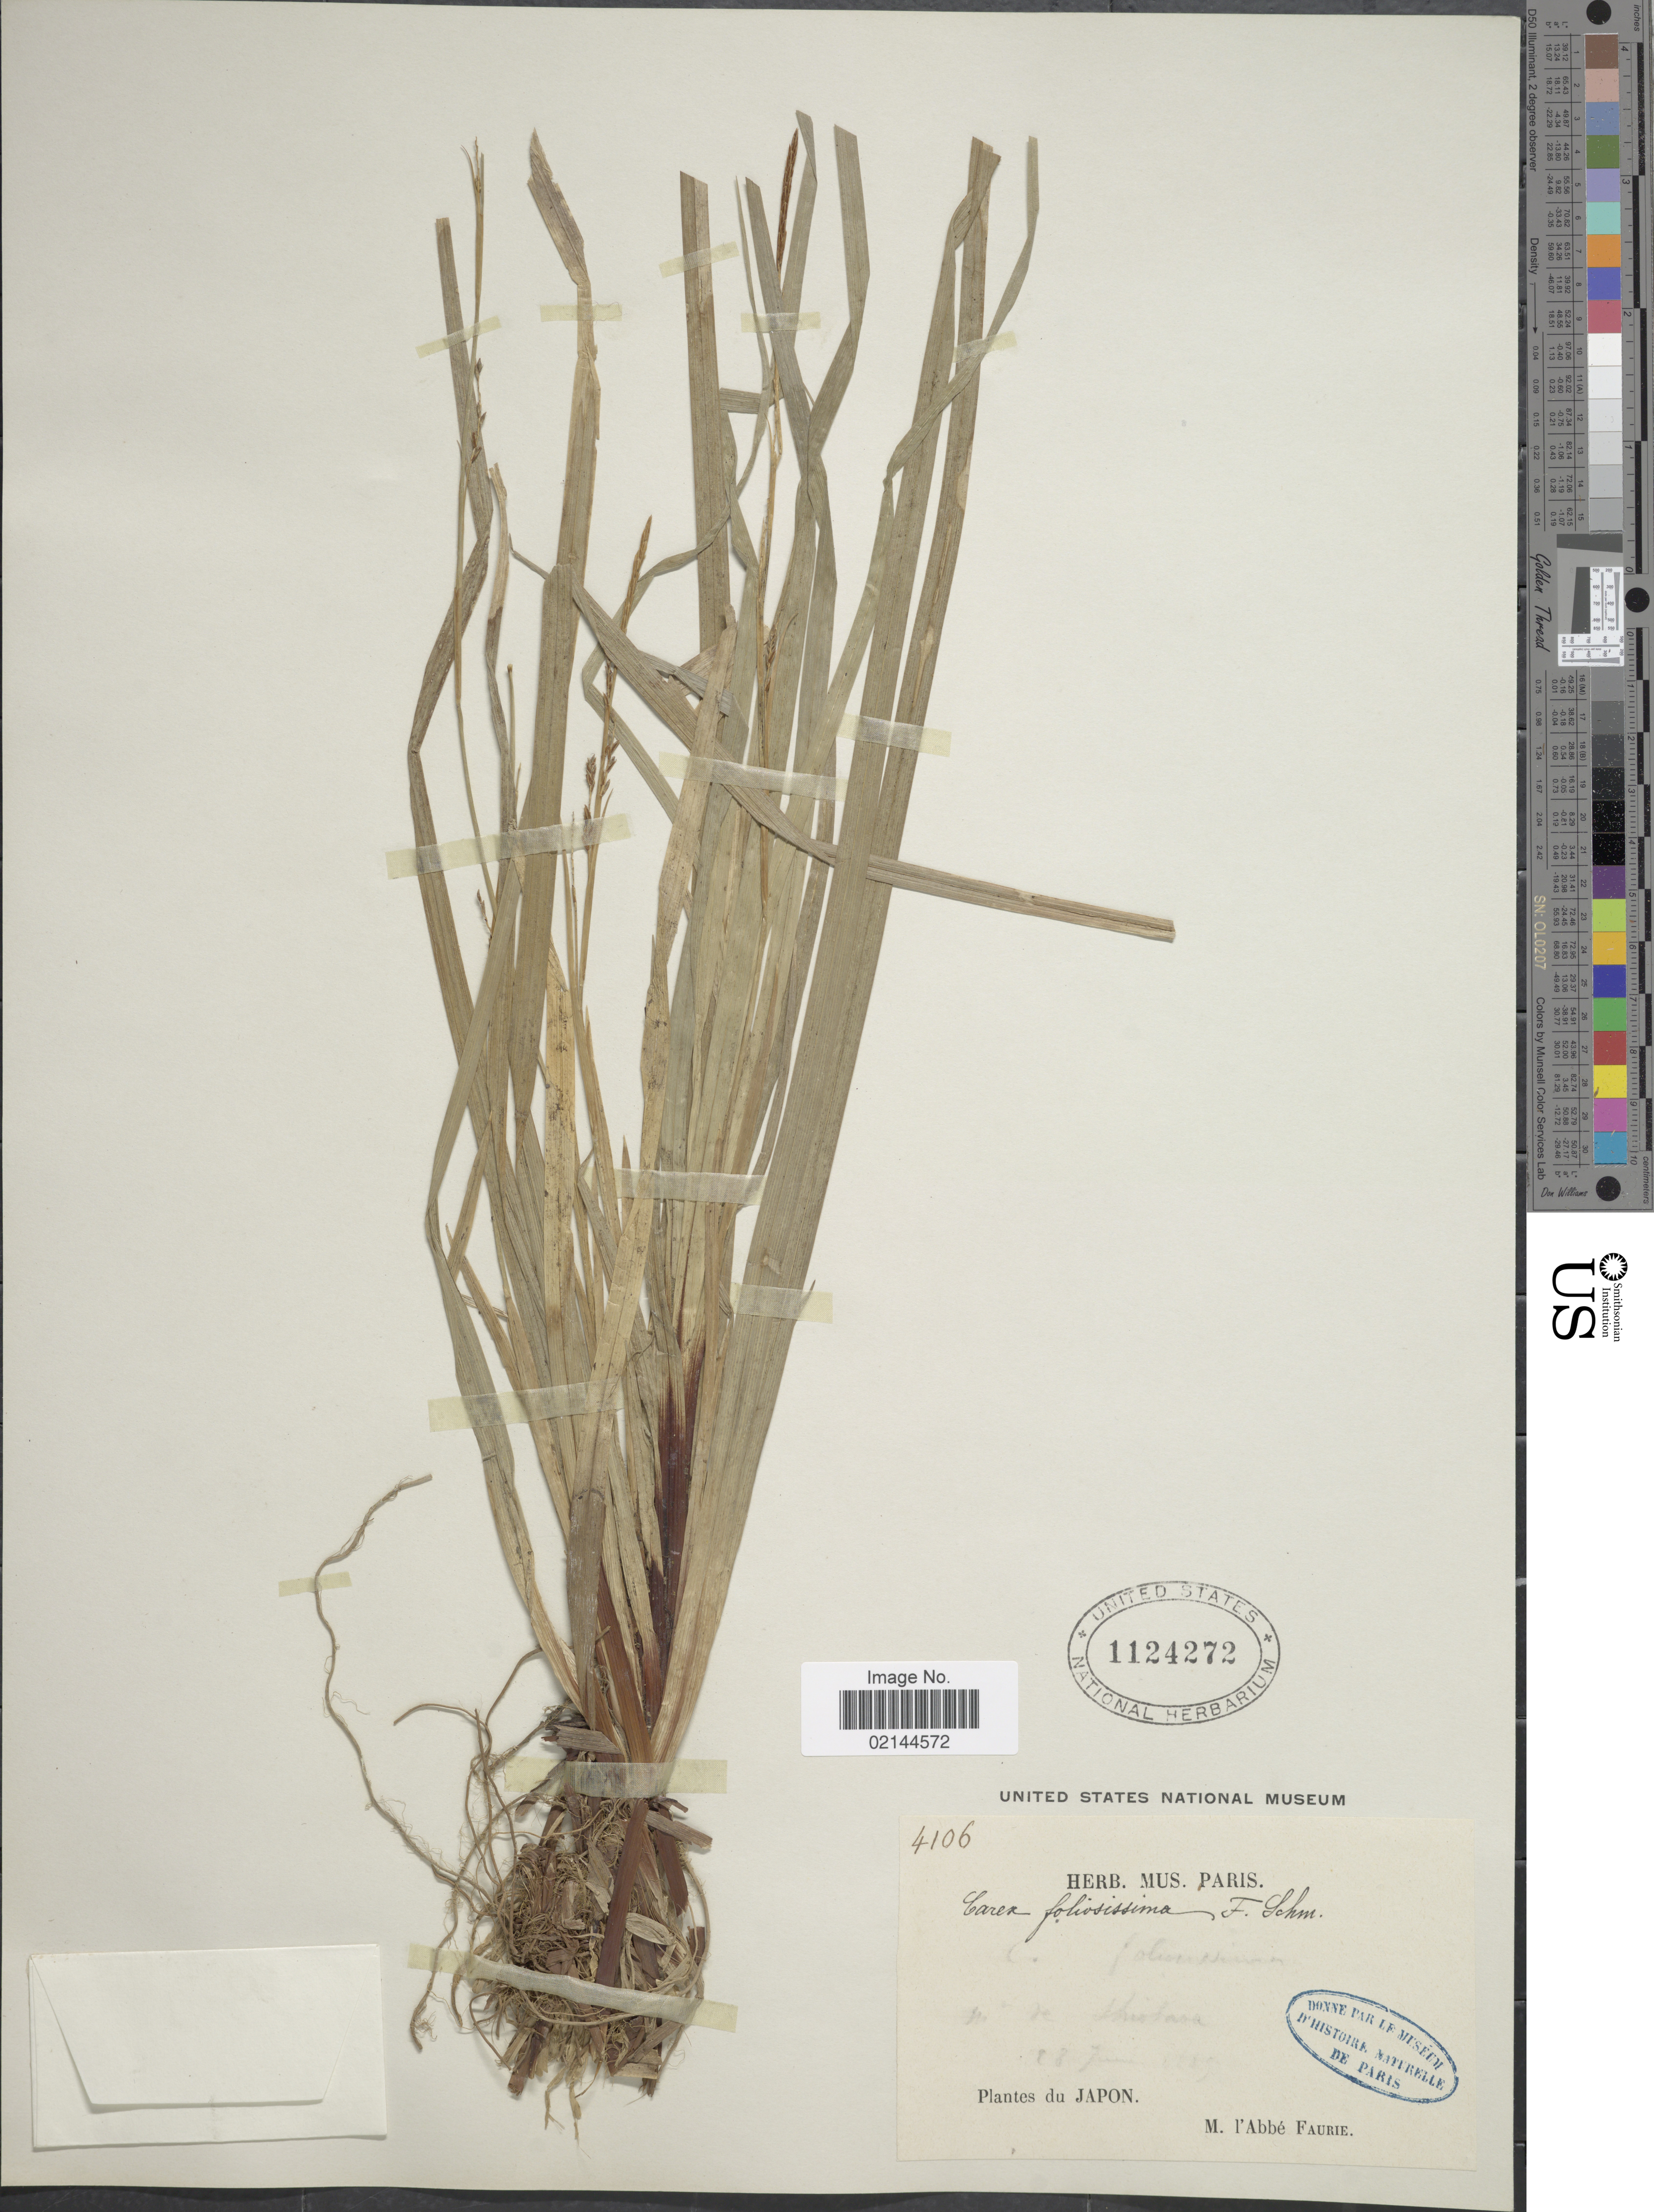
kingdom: Plantae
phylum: Tracheophyta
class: Liliopsida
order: Poales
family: Cyperaceae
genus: Carex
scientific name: Carex foliosissima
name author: F. Schmidt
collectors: A. Faurie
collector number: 4106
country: Japan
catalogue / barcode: US 1124272